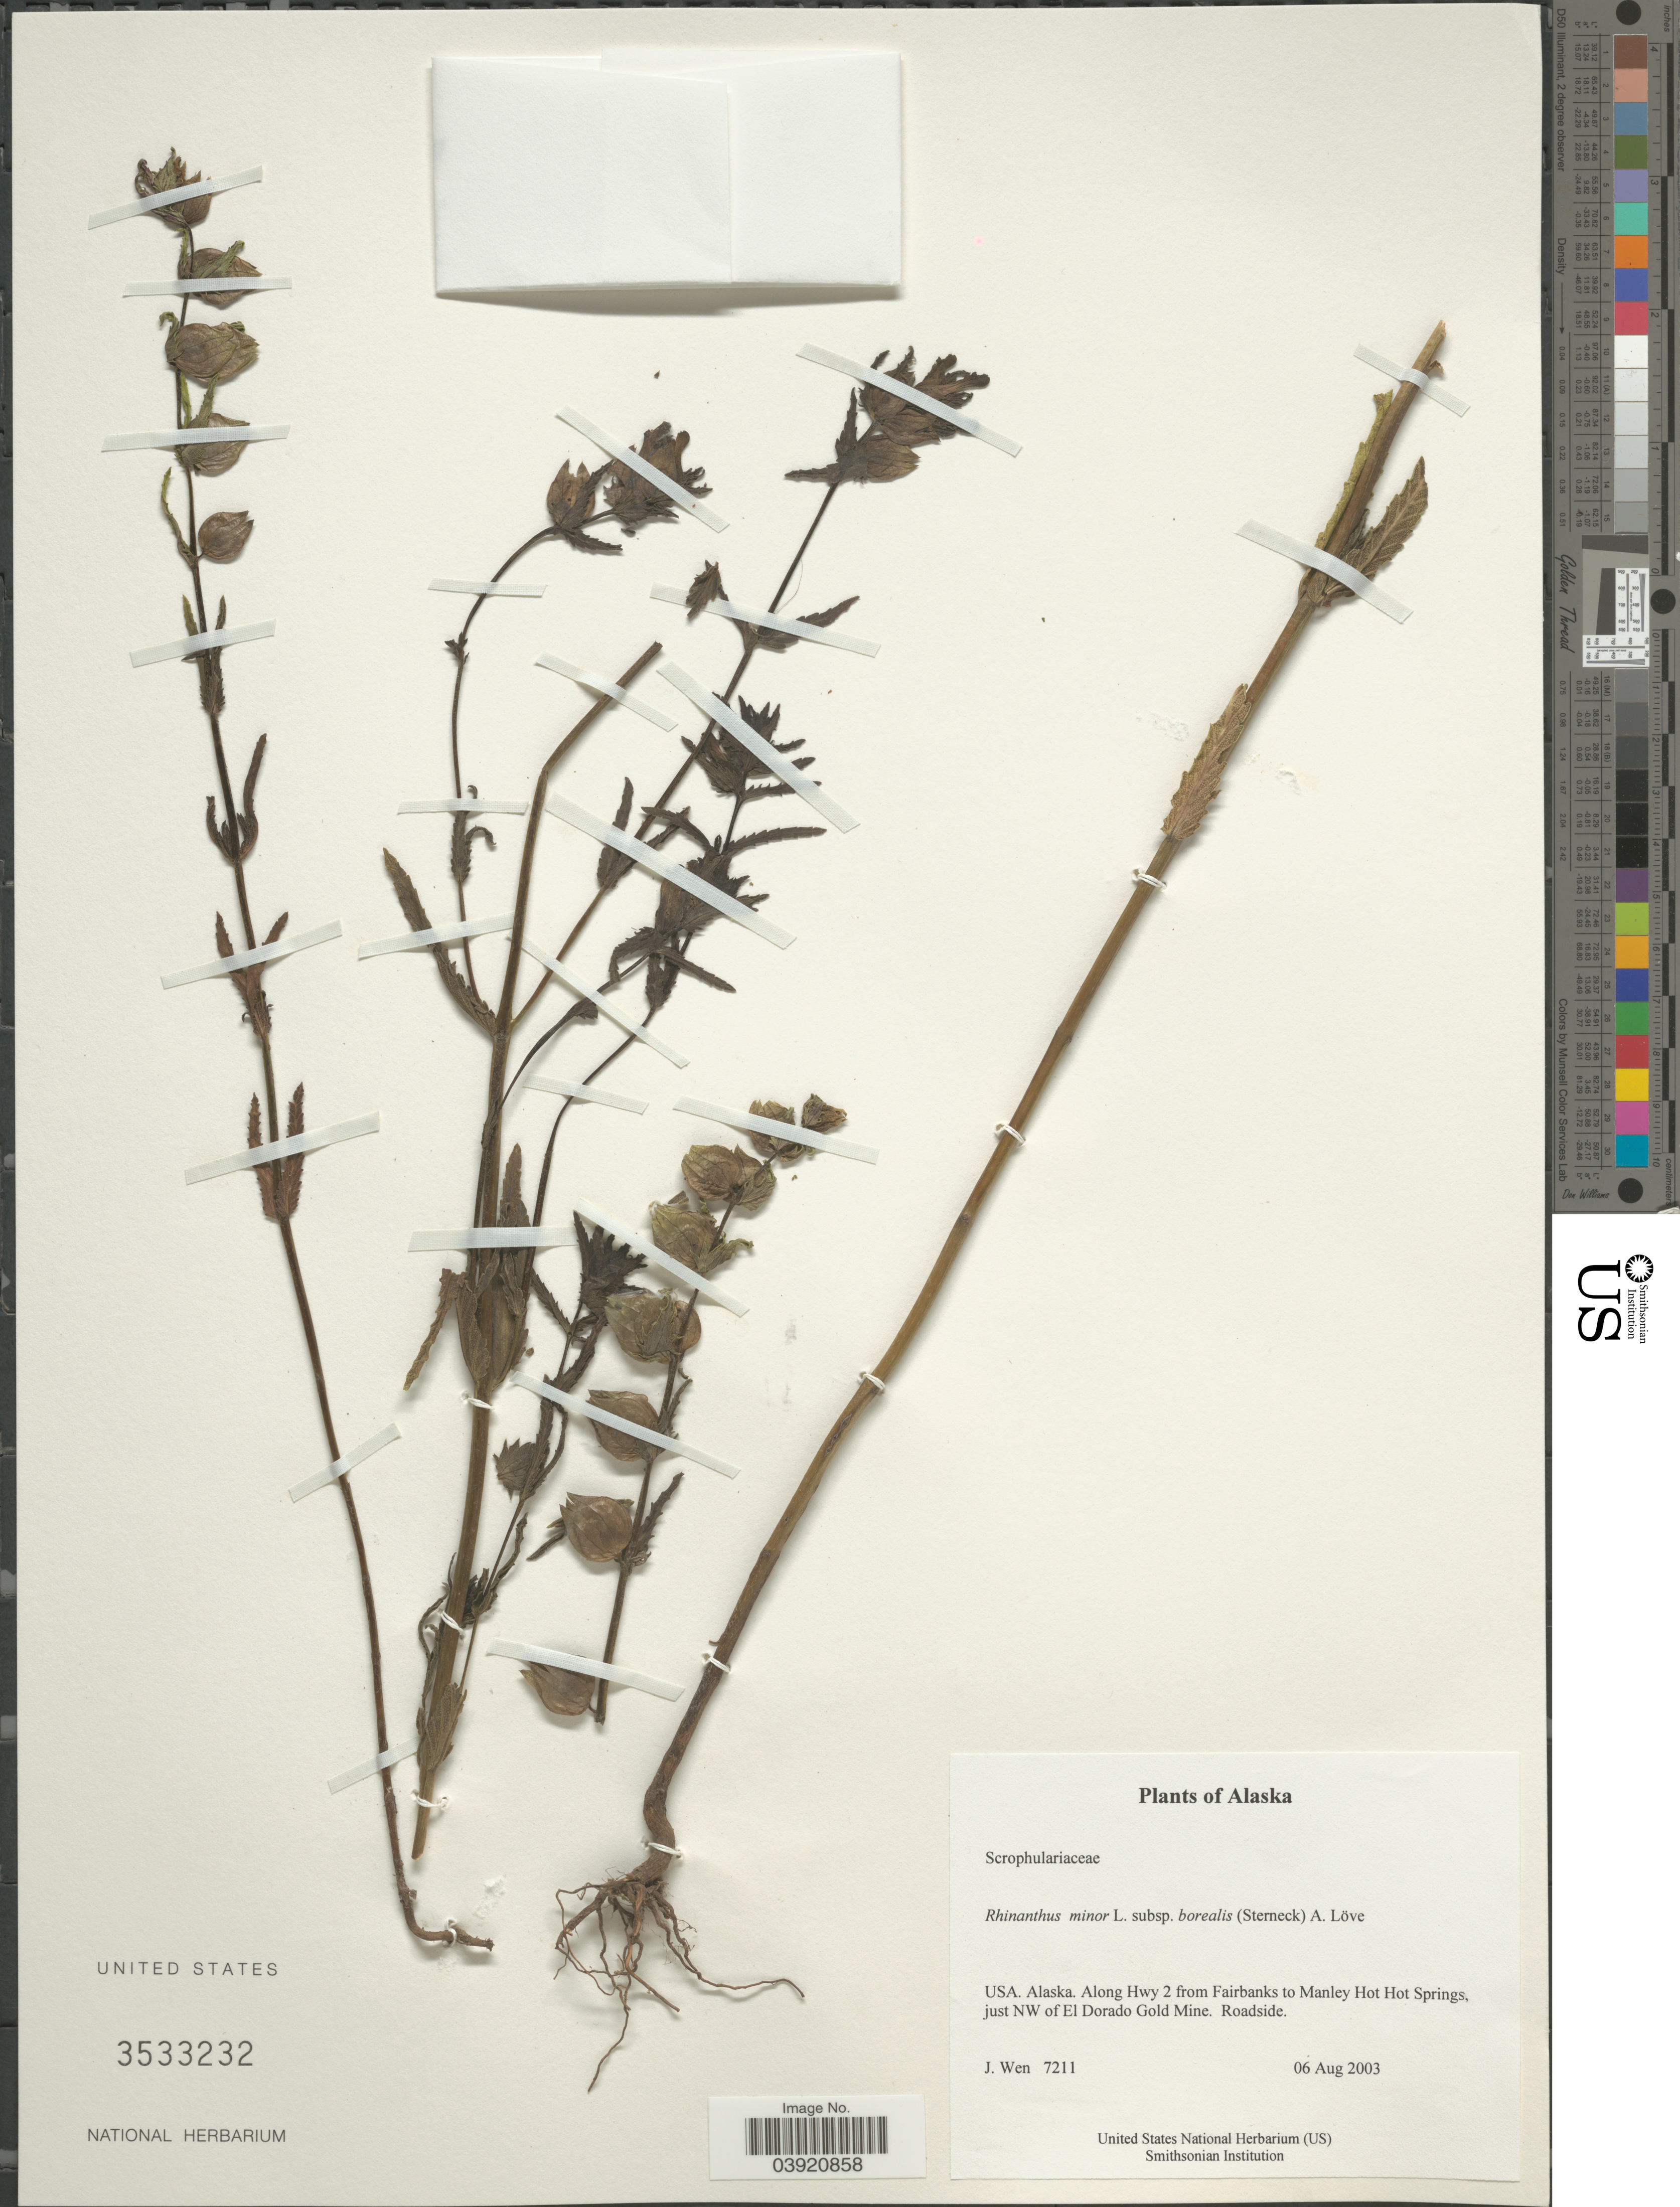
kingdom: Plantae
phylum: Tracheophyta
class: Magnoliopsida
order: Lamiales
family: Orobanchaceae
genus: Rhinanthus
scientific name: Rhinanthus borealis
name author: (Sterneck) Chabert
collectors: J. Wen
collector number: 7211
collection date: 2003-08-06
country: United States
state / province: Alaska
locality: Along Hwy 2 from Fairbanks to Manley Hot Hot Springs, just NW of El Dorado Gold Mine. Roadside.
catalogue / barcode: US 3533232